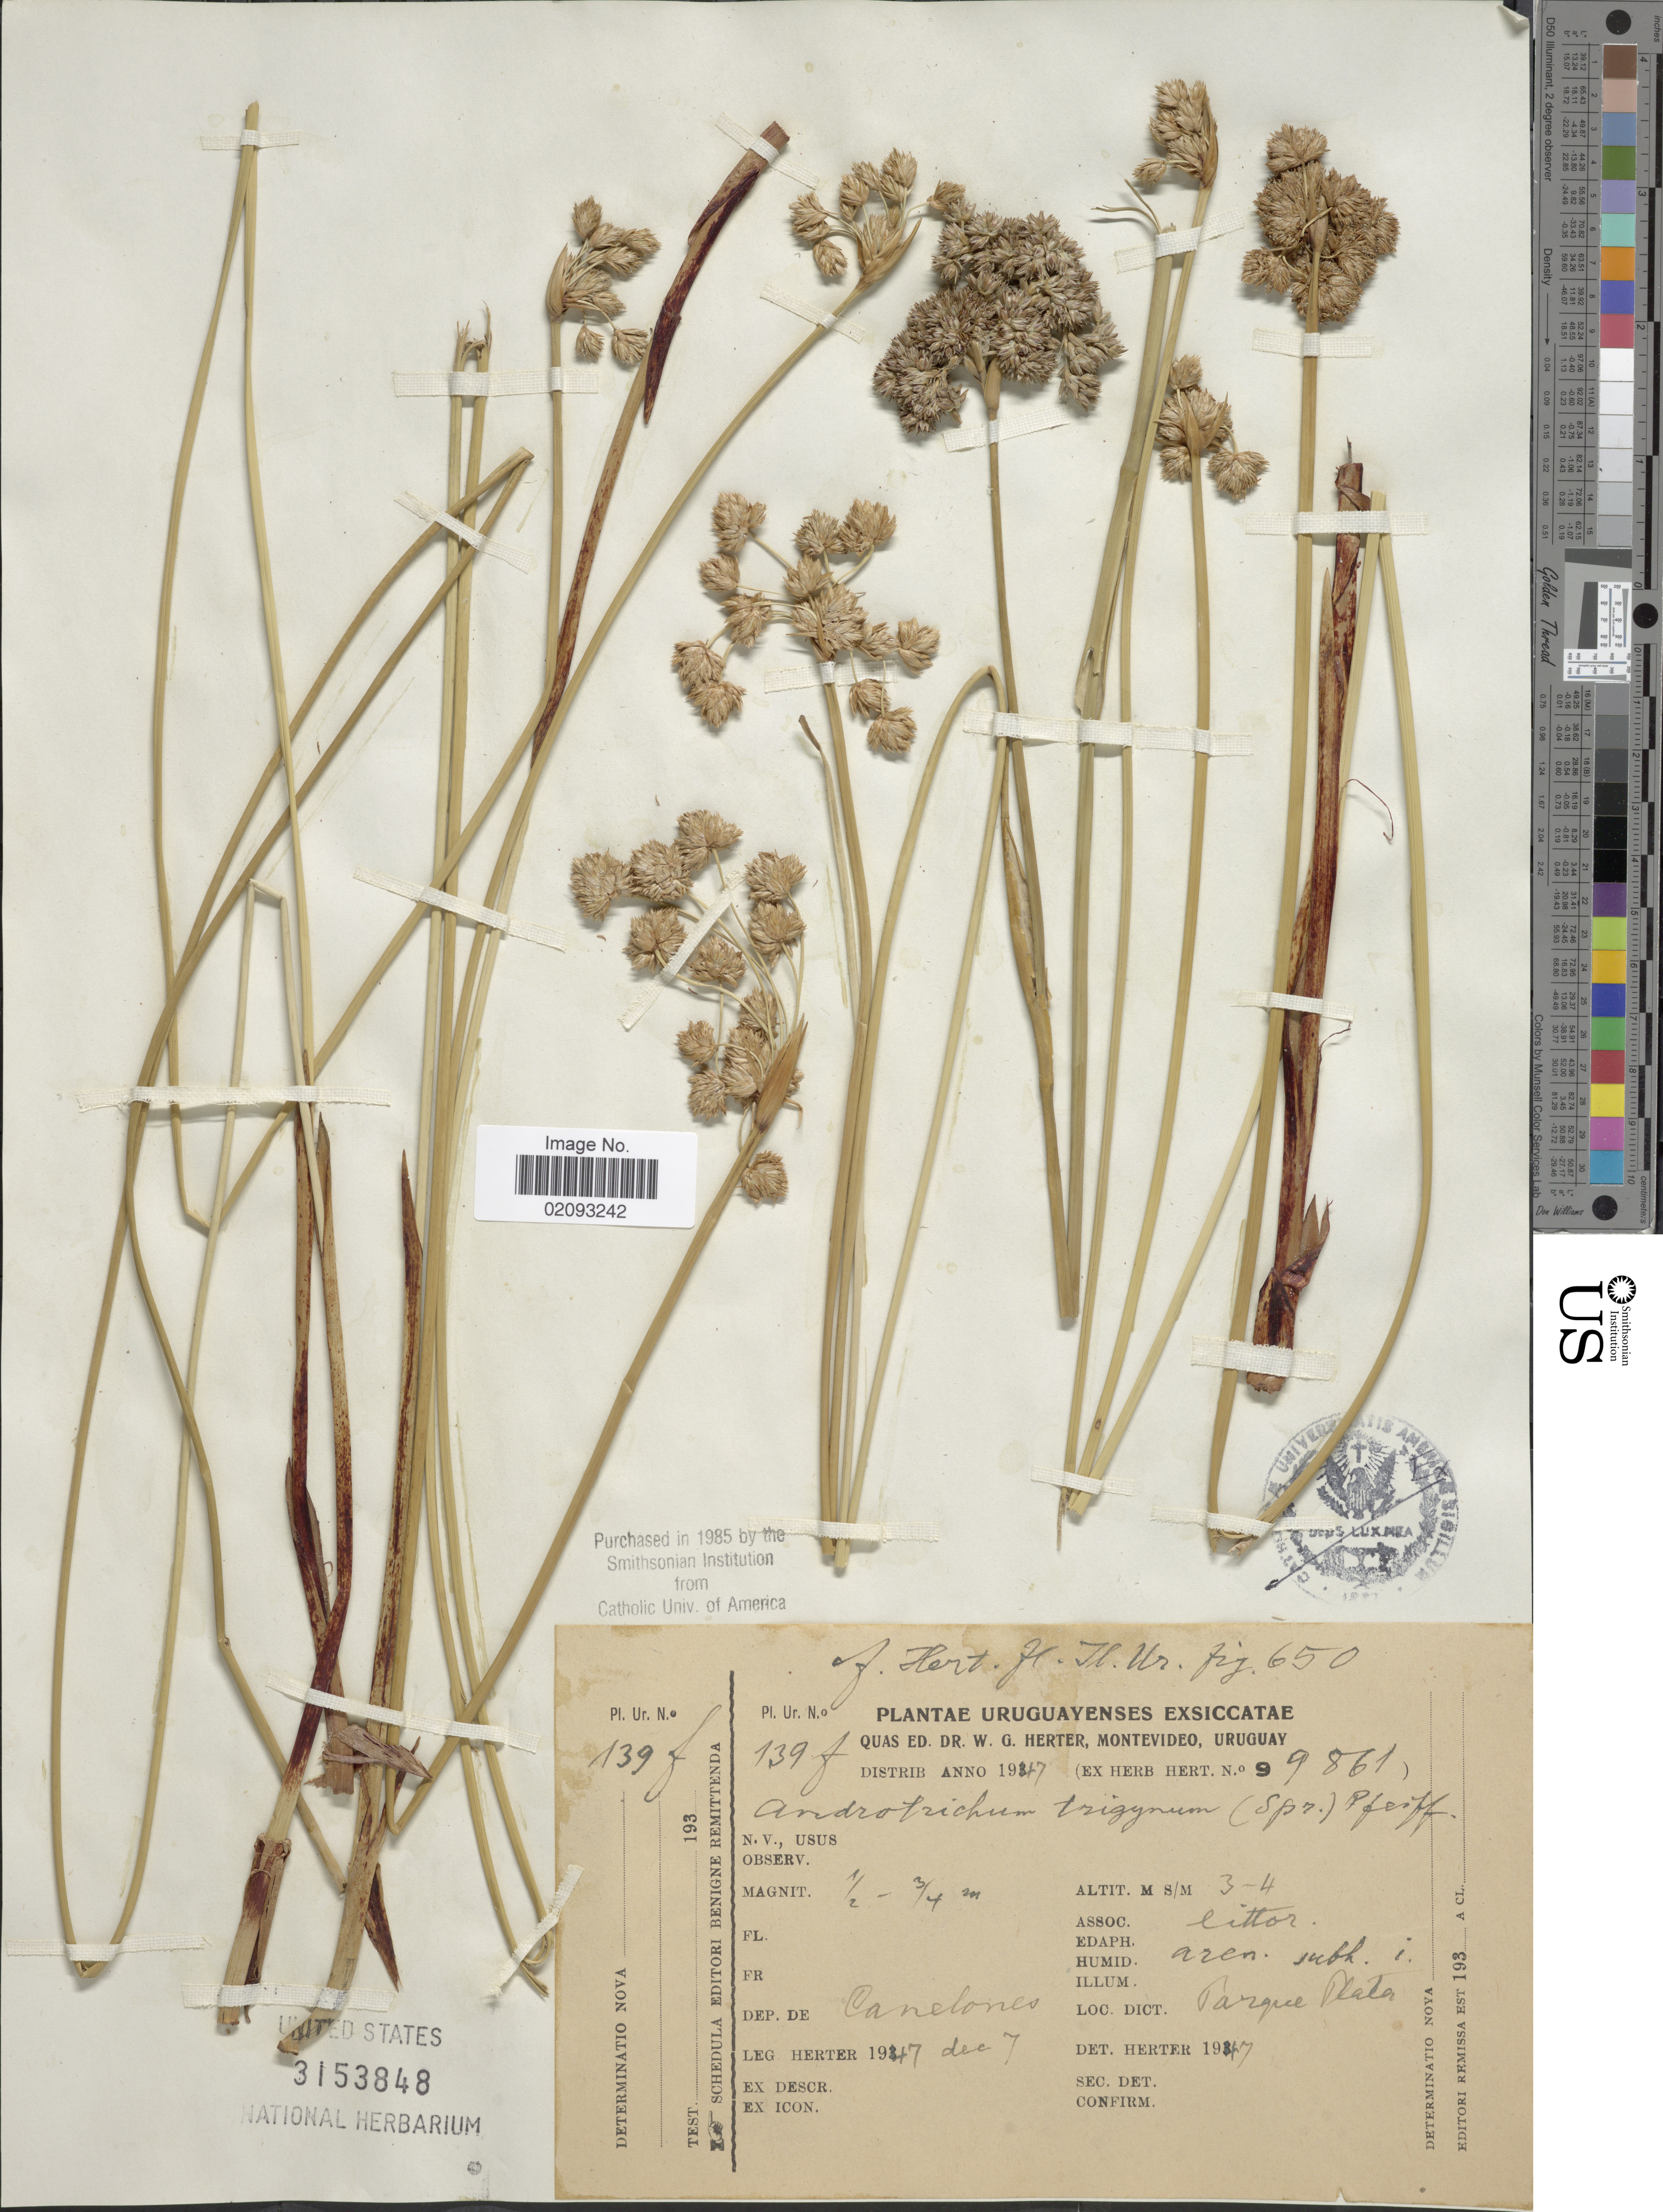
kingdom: Plantae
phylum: Tracheophyta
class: Liliopsida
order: Poales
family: Cyperaceae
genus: Cyperus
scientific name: Cyperus trigynus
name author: Spreng.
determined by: Strong, Mark T., (BOT), Smithsonian Institution - National Museum of Natural History (UNITED STATES)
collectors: W. G. Herter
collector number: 139f/9861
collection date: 1947-12-07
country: Uruguay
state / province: Canelones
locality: Parque Plata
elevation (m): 3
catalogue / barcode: US 3153848